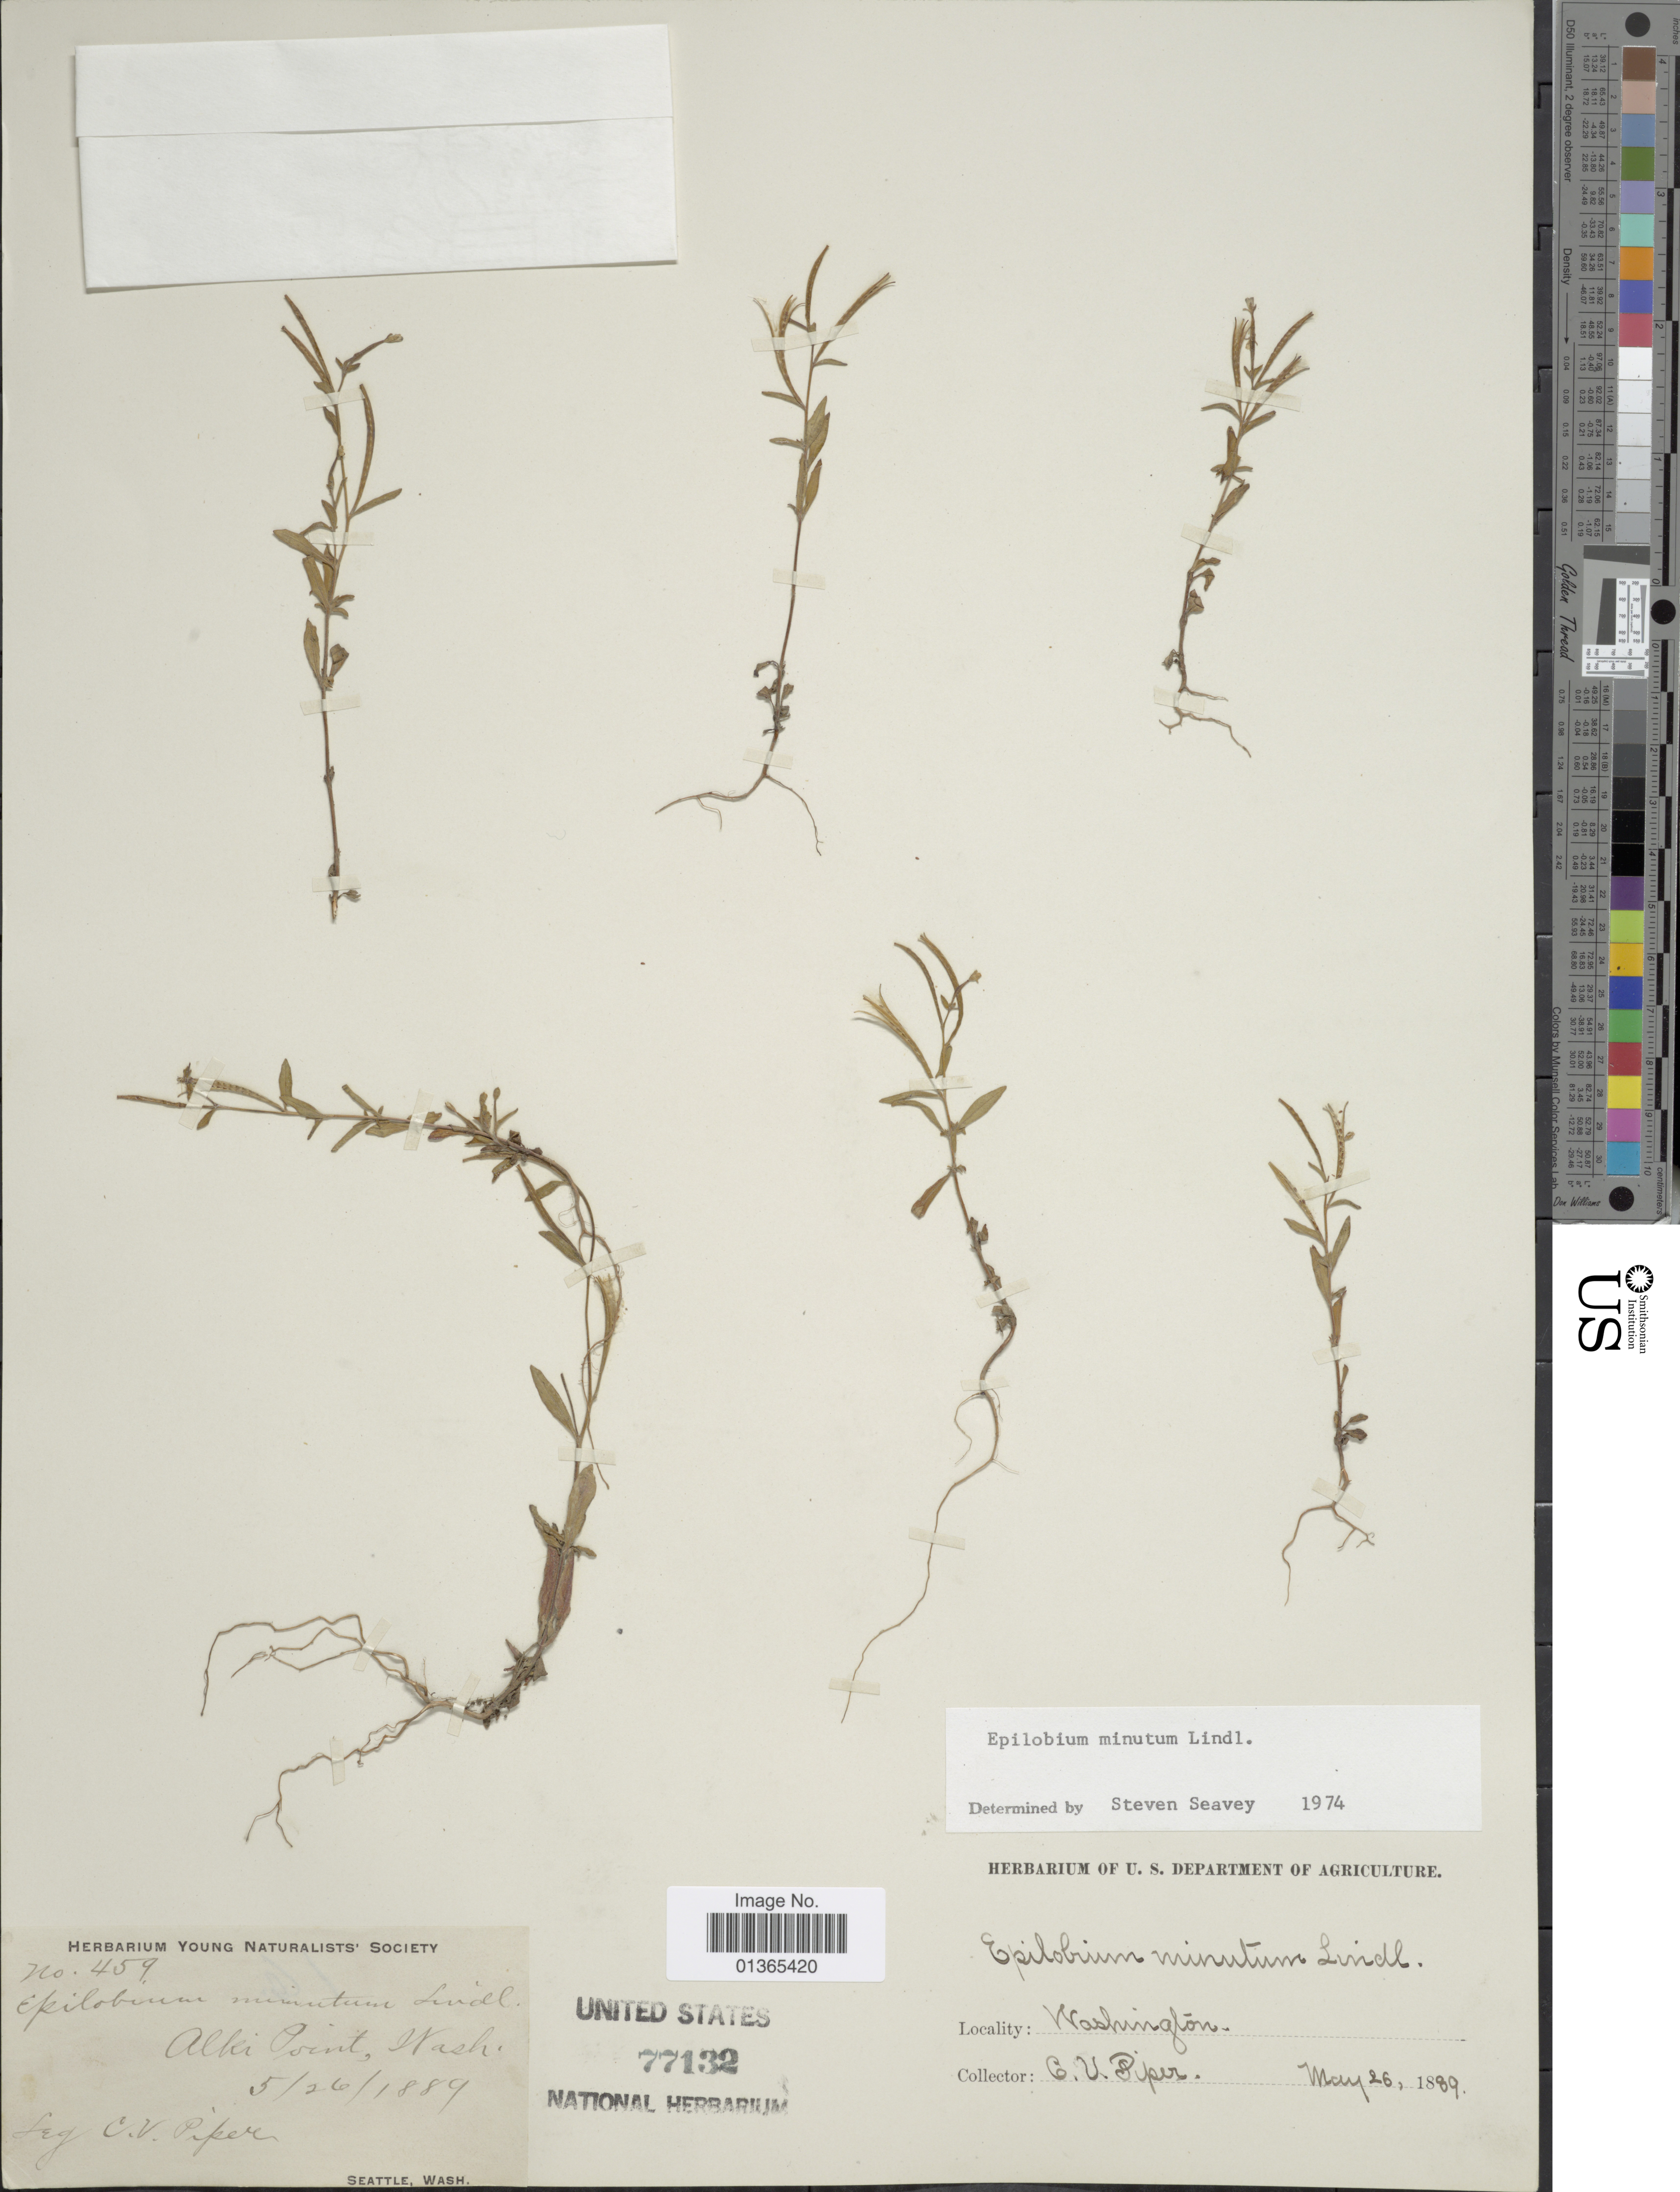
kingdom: Plantae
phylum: Tracheophyta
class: Magnoliopsida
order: Myrtales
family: Onagraceae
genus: Epilobium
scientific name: Epilobium minutum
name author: Lindl. ex Lehm.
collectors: C. V. Piper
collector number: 459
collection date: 1889-05-26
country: United States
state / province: Washington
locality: Alki Point.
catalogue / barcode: US 77132